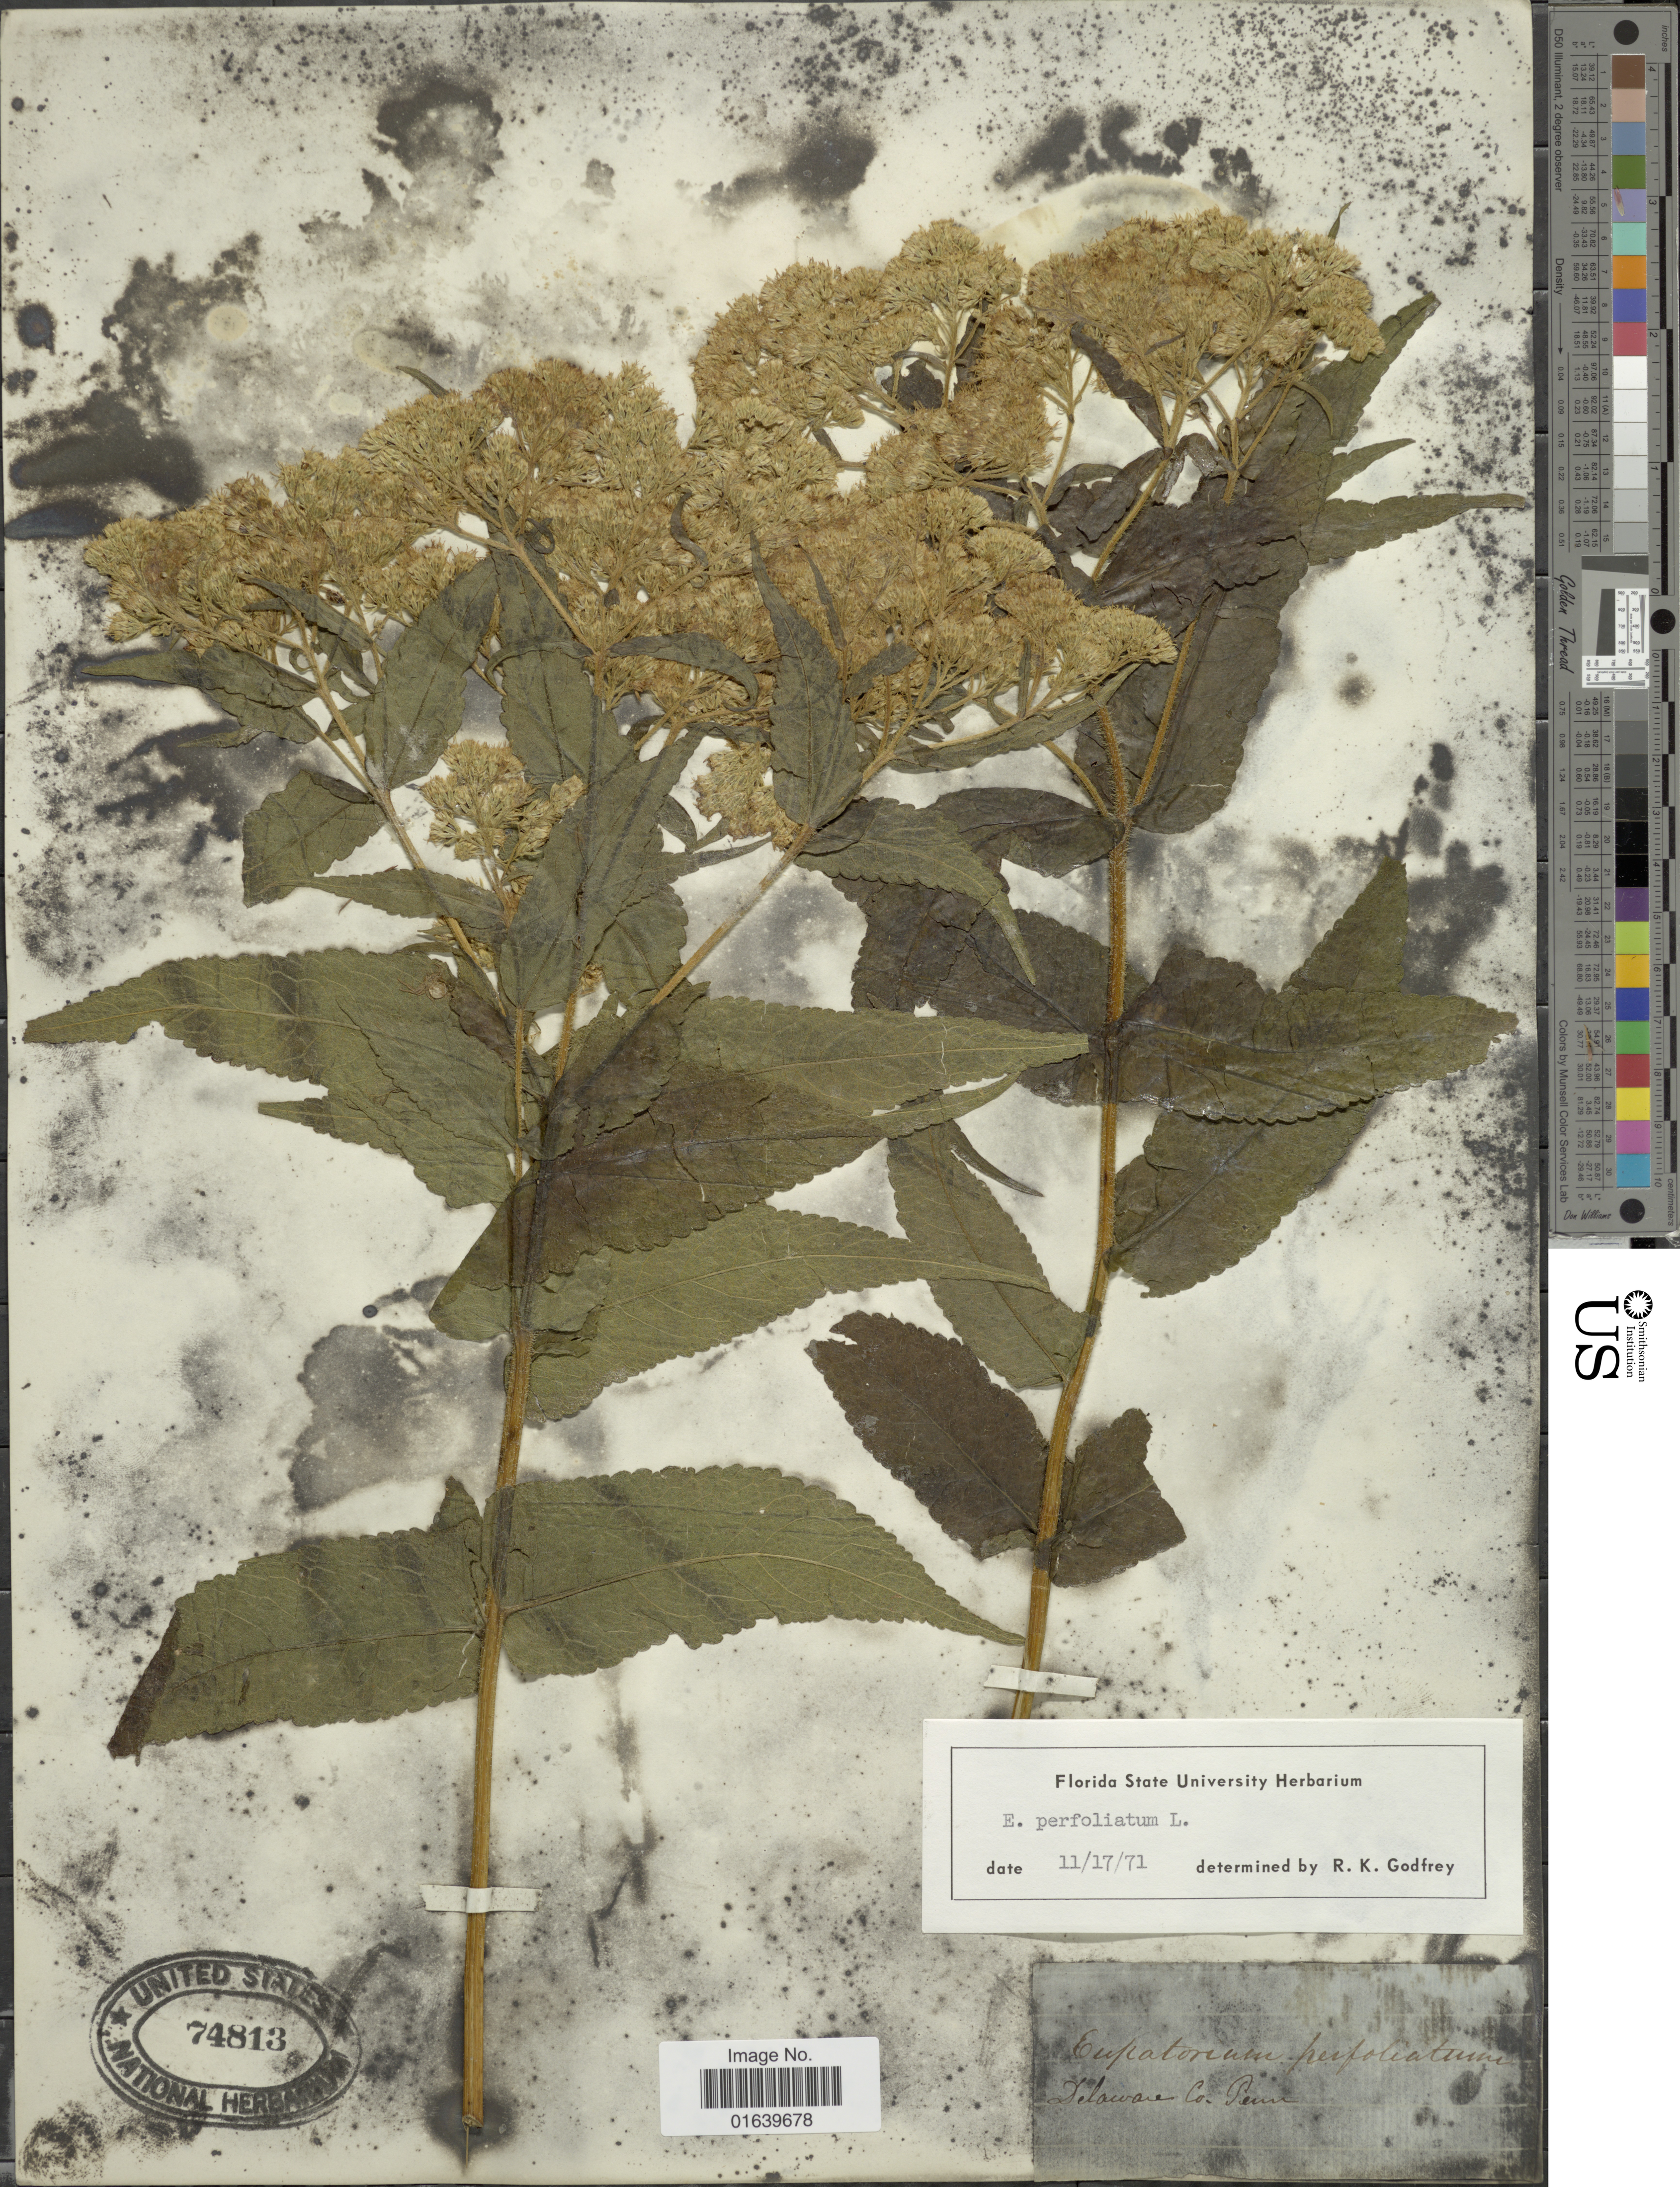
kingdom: Plantae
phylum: Tracheophyta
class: Magnoliopsida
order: Asterales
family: Asteraceae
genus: Eupatorium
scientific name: Eupatorium perfoliatum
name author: L.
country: United States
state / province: Pennsylvania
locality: Delaware Co.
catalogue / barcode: US 74813